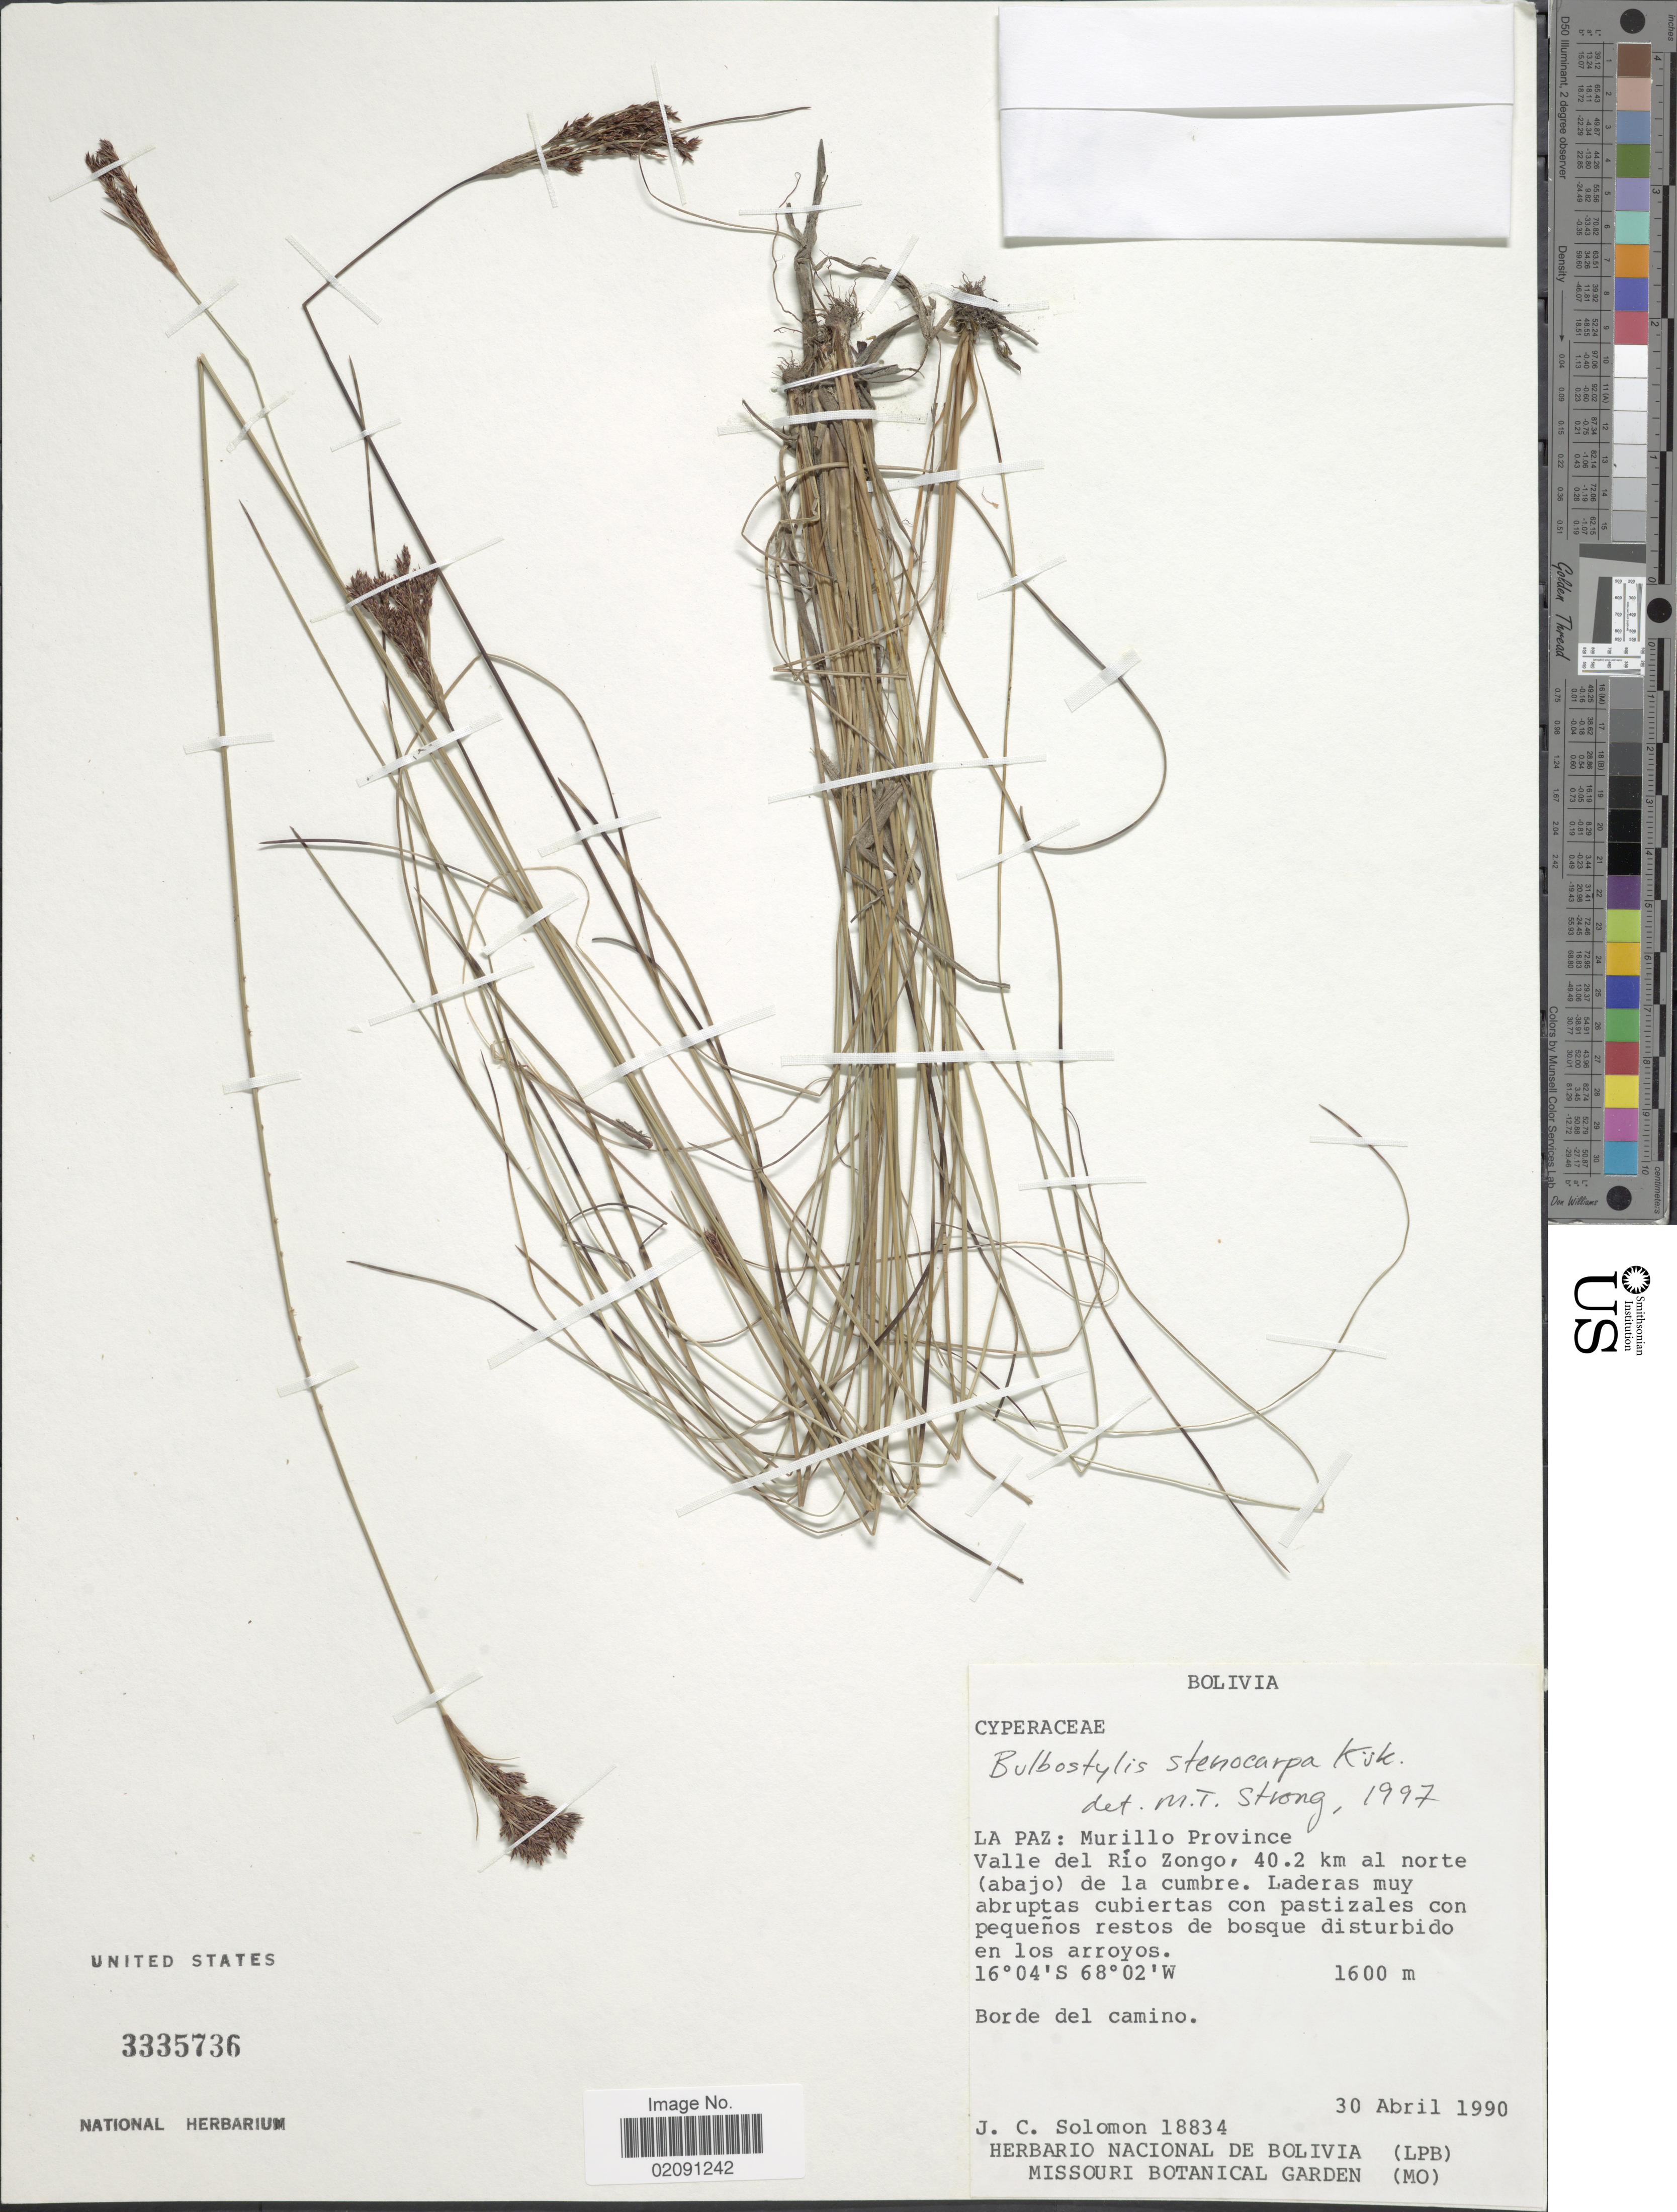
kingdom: Plantae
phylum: Tracheophyta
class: Liliopsida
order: Poales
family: Cyperaceae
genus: Bulbostylis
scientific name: Bulbostylis stenocarpa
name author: Kük.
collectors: J. C. Solomon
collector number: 18834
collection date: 1990-04-30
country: Bolivia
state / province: La Paz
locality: Murillo Province, Valle del Rio Zongo, 40.2 km al norte (abajo) de la cumbre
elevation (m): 1600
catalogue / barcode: US 3335736